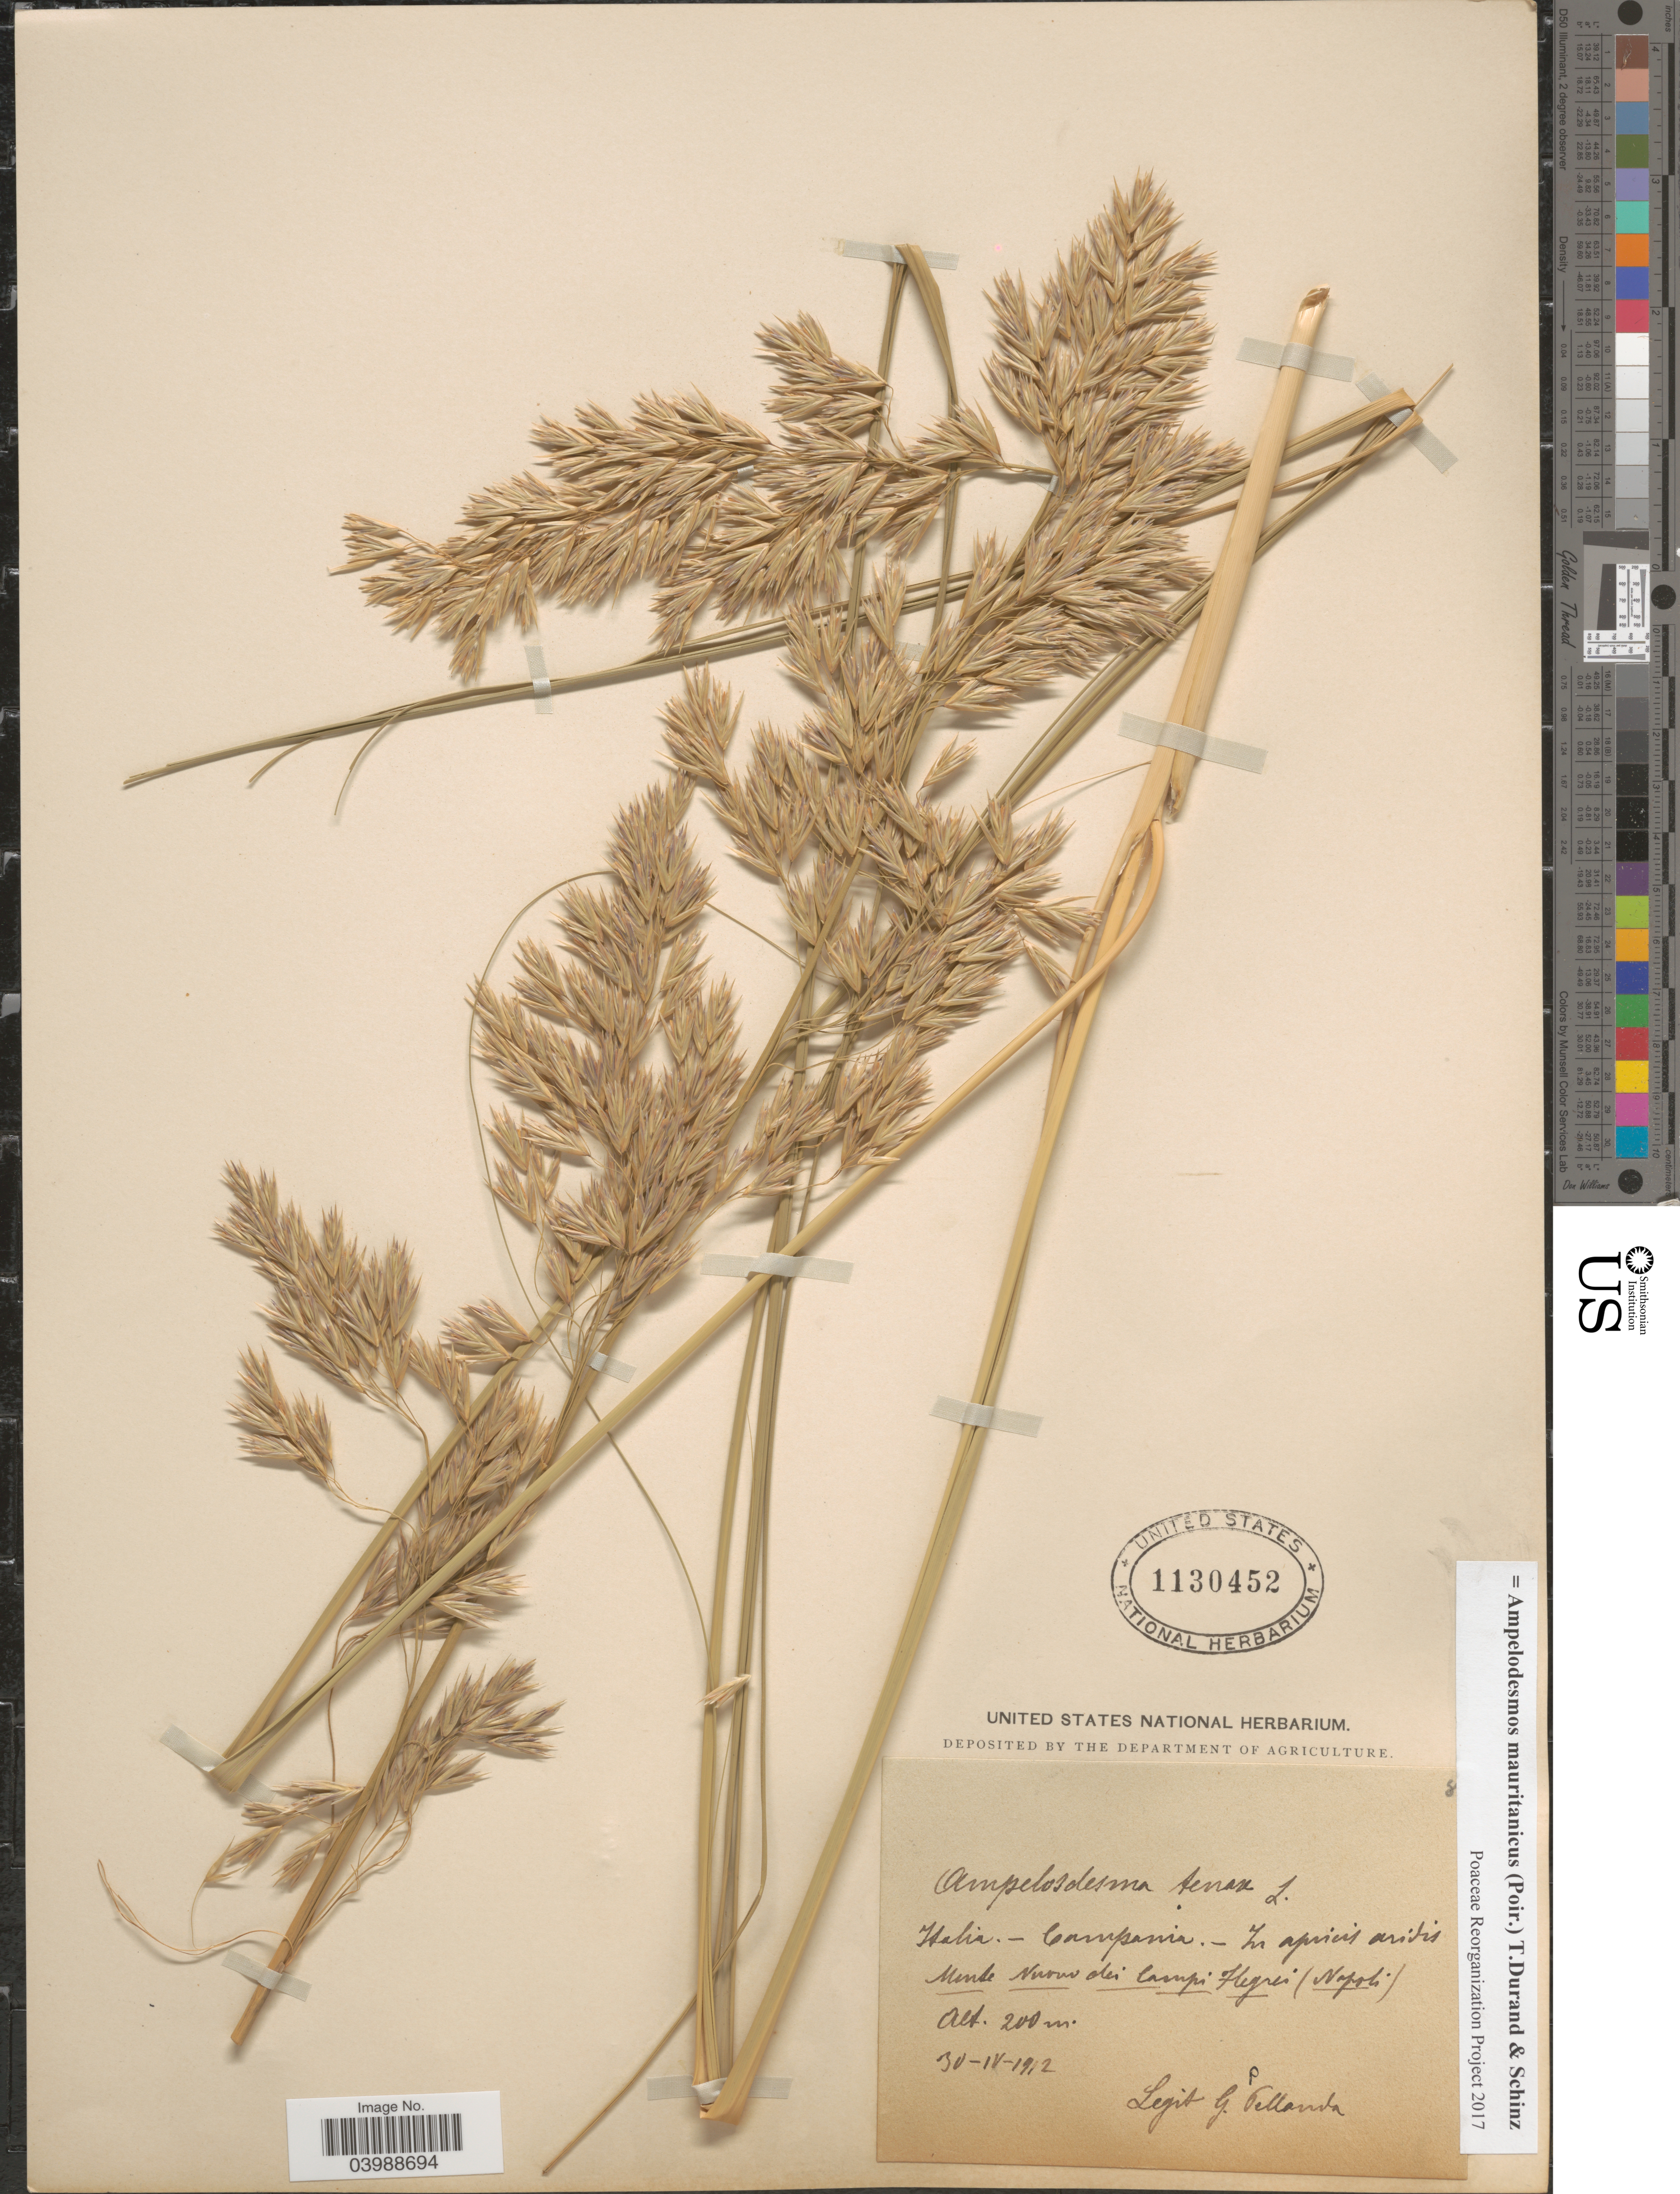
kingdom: Plantae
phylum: Tracheophyta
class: Liliopsida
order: Poales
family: Poaceae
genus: Ampelodesmos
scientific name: Ampelodesmos mauritanicus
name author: (Poir.) Durand & Schinz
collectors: G. Pellanda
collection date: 1912-04-30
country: Italy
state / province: Campania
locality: In apricis aritis Monte Nuruw di Campi Hegrei (Napoli).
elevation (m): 200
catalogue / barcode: US 1130452